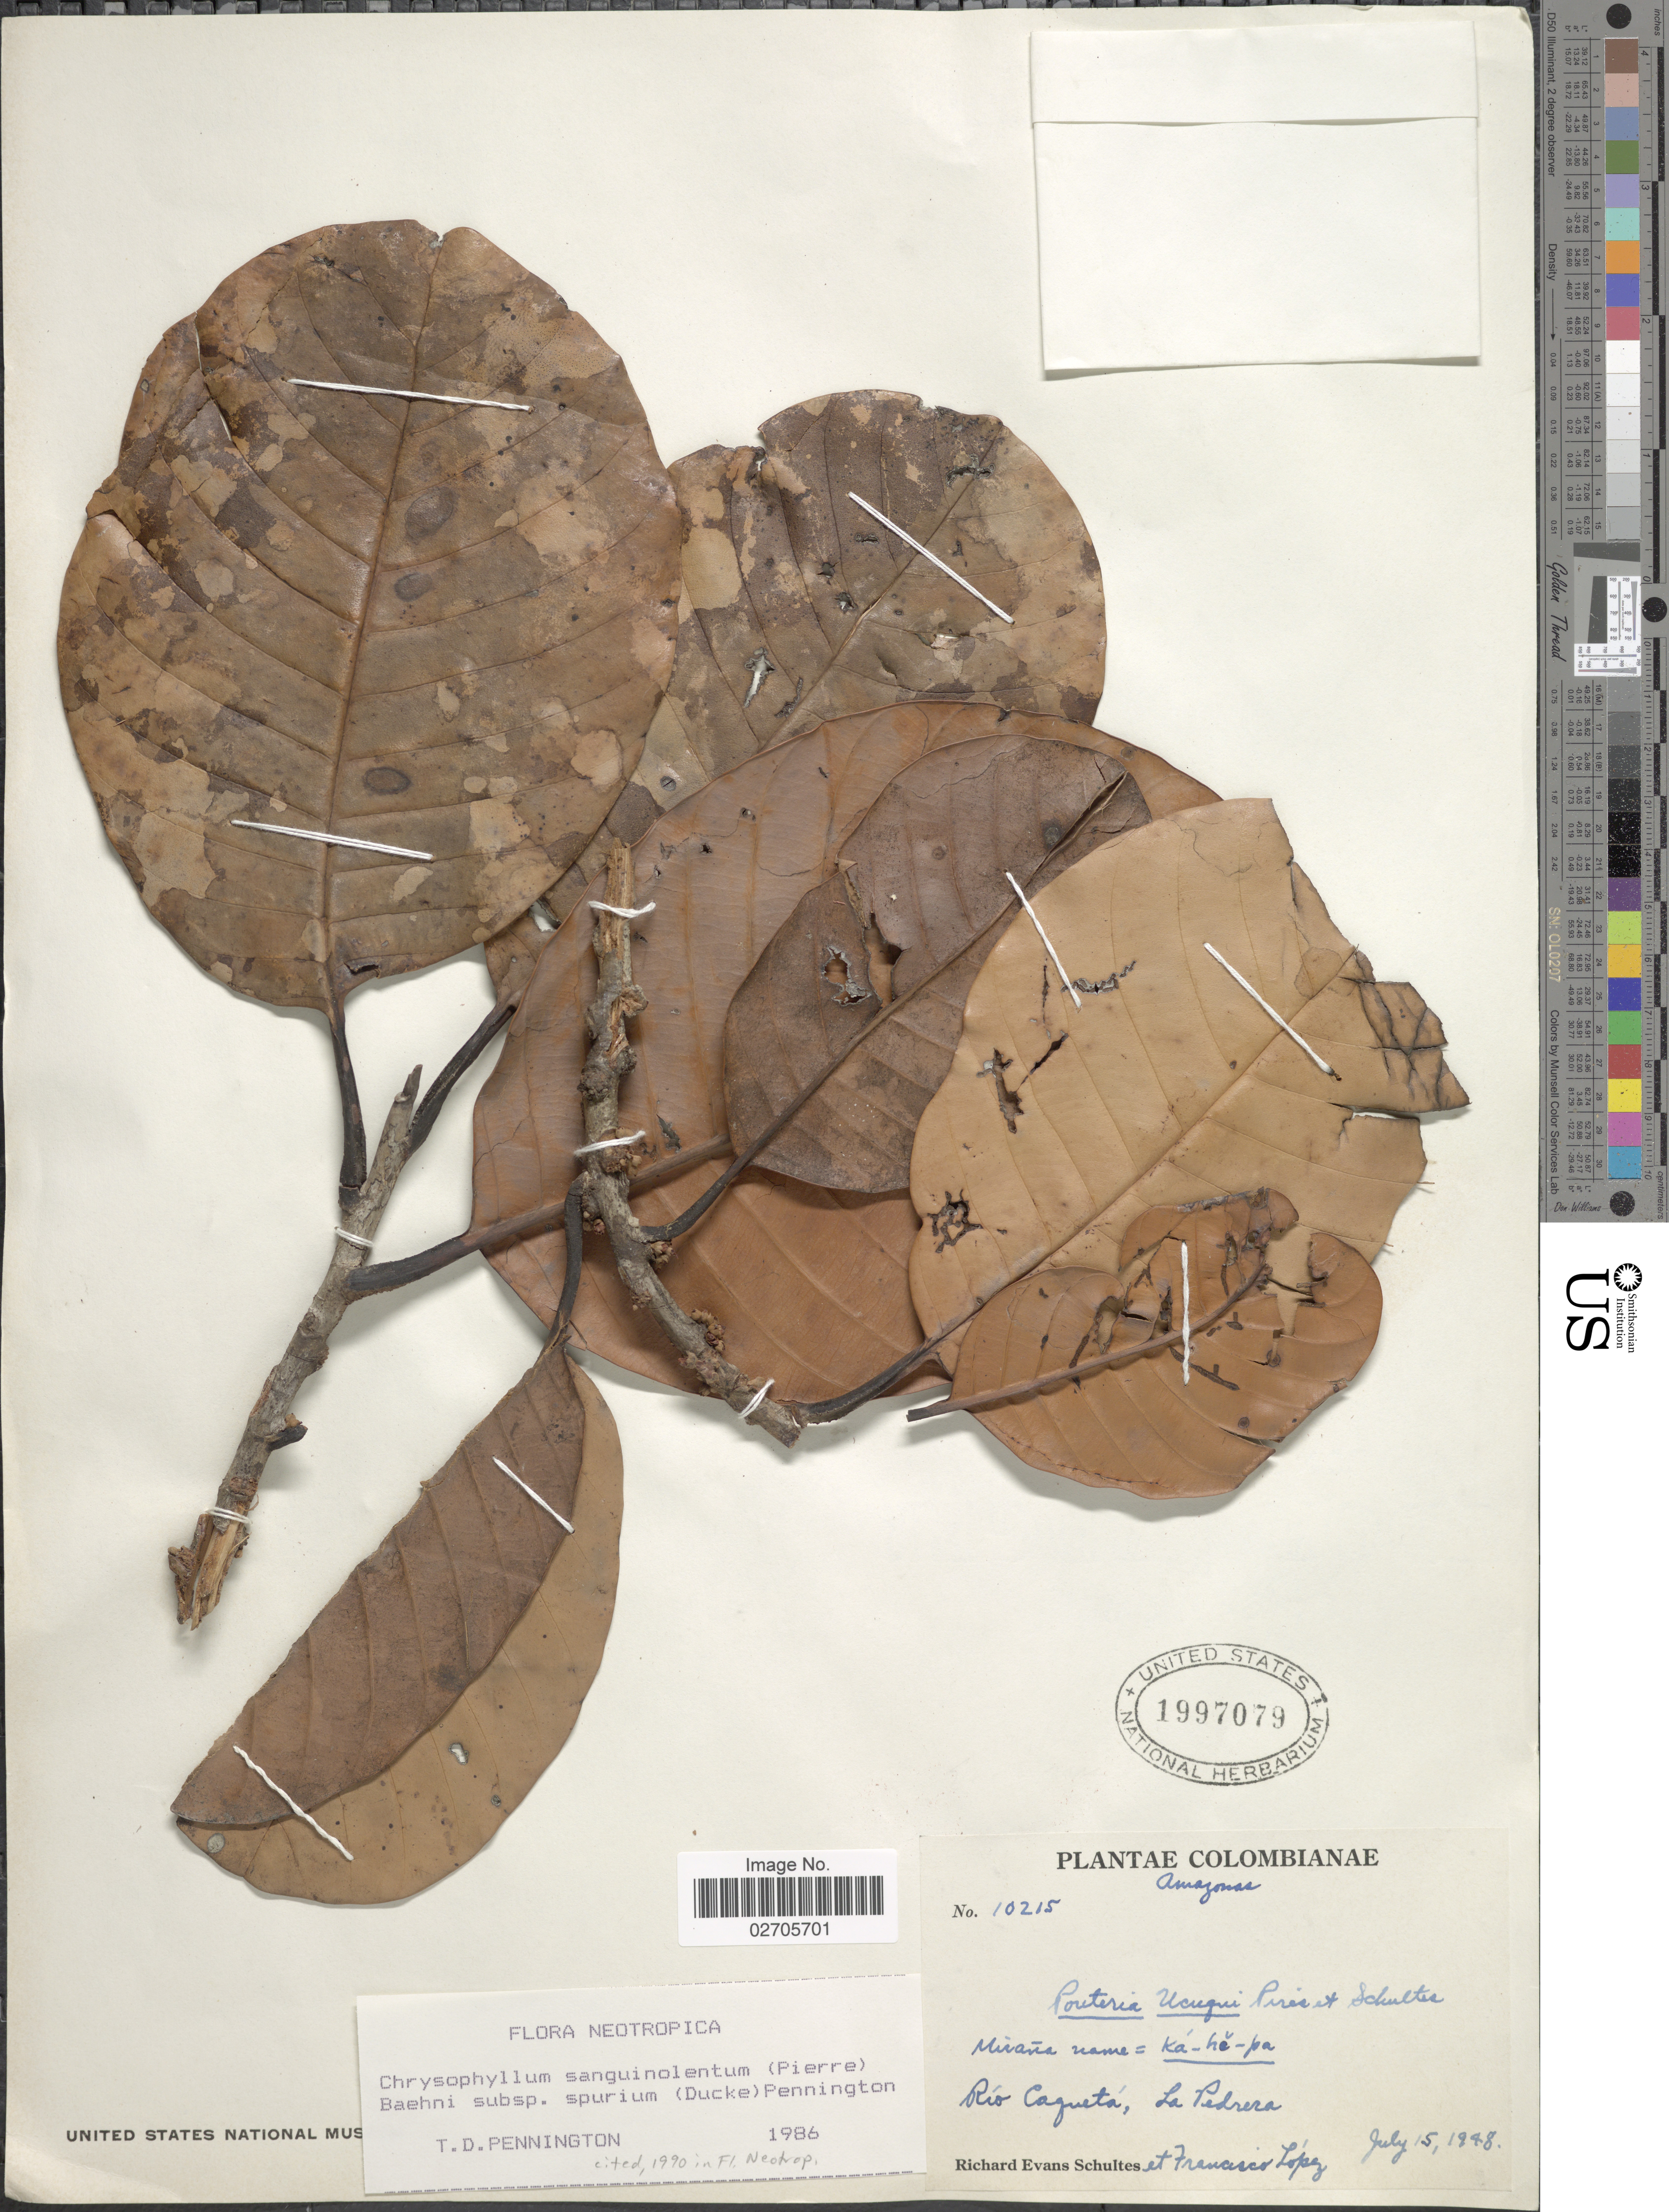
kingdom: Plantae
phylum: Tracheophyta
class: Magnoliopsida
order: Ericales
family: Sapotaceae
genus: Chrysophyllum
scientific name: Chrysophyllum sanguinolentum subsp. spurium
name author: (Ducke) T.D. Penn.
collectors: R. E. Schultes & F. Lopéz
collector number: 10215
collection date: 1948-07-15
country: Colombia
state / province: Amazônas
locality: Río Caquetá, La Pedrera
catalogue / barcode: US 1997079